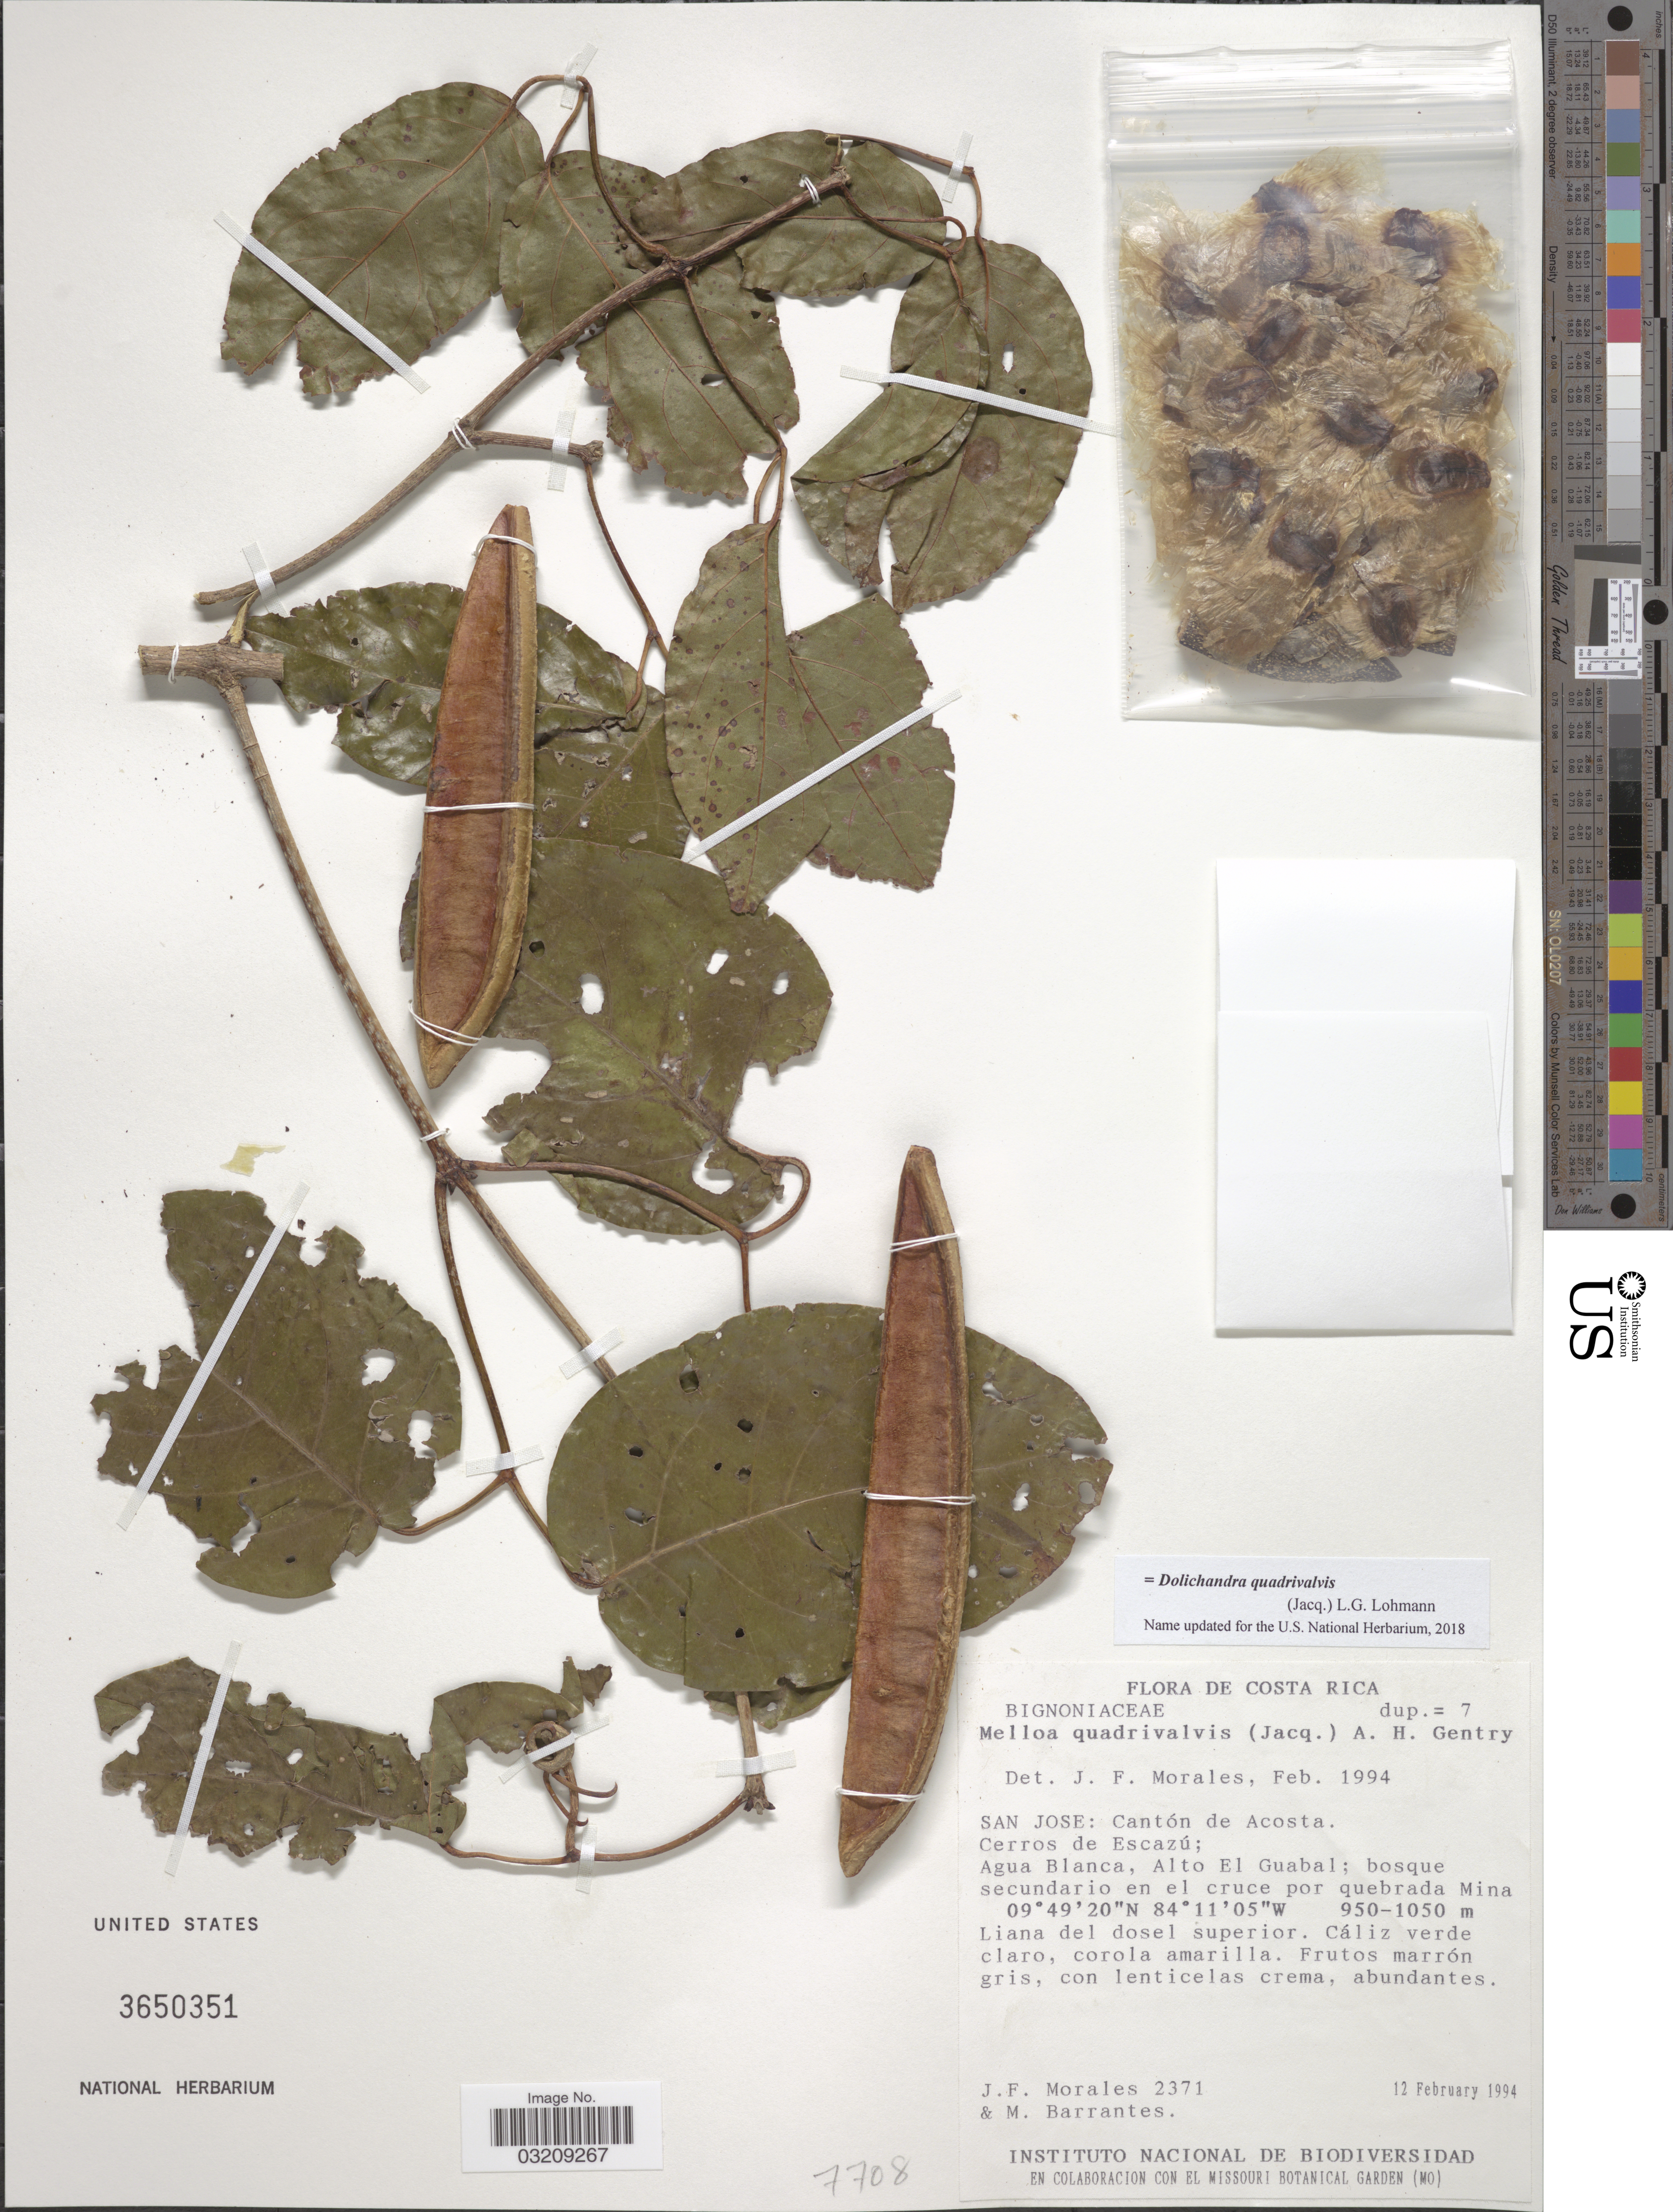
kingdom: Plantae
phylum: Tracheophyta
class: Magnoliopsida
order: Lamiales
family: Bignoniaceae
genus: Dolichandra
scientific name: Dolichandra quadrivalvis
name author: (Jacq.) L.G. Lohmann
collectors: J. Morales & M. Barrantes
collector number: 2371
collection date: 1994-02-12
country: Costa Rica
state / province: San José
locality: Cantón de Acosta. Cerros de Escazú: Agua Blanca, Alto El Guabal; bosque secundario en el cruce por quebrada Mina.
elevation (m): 950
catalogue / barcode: US 3650351